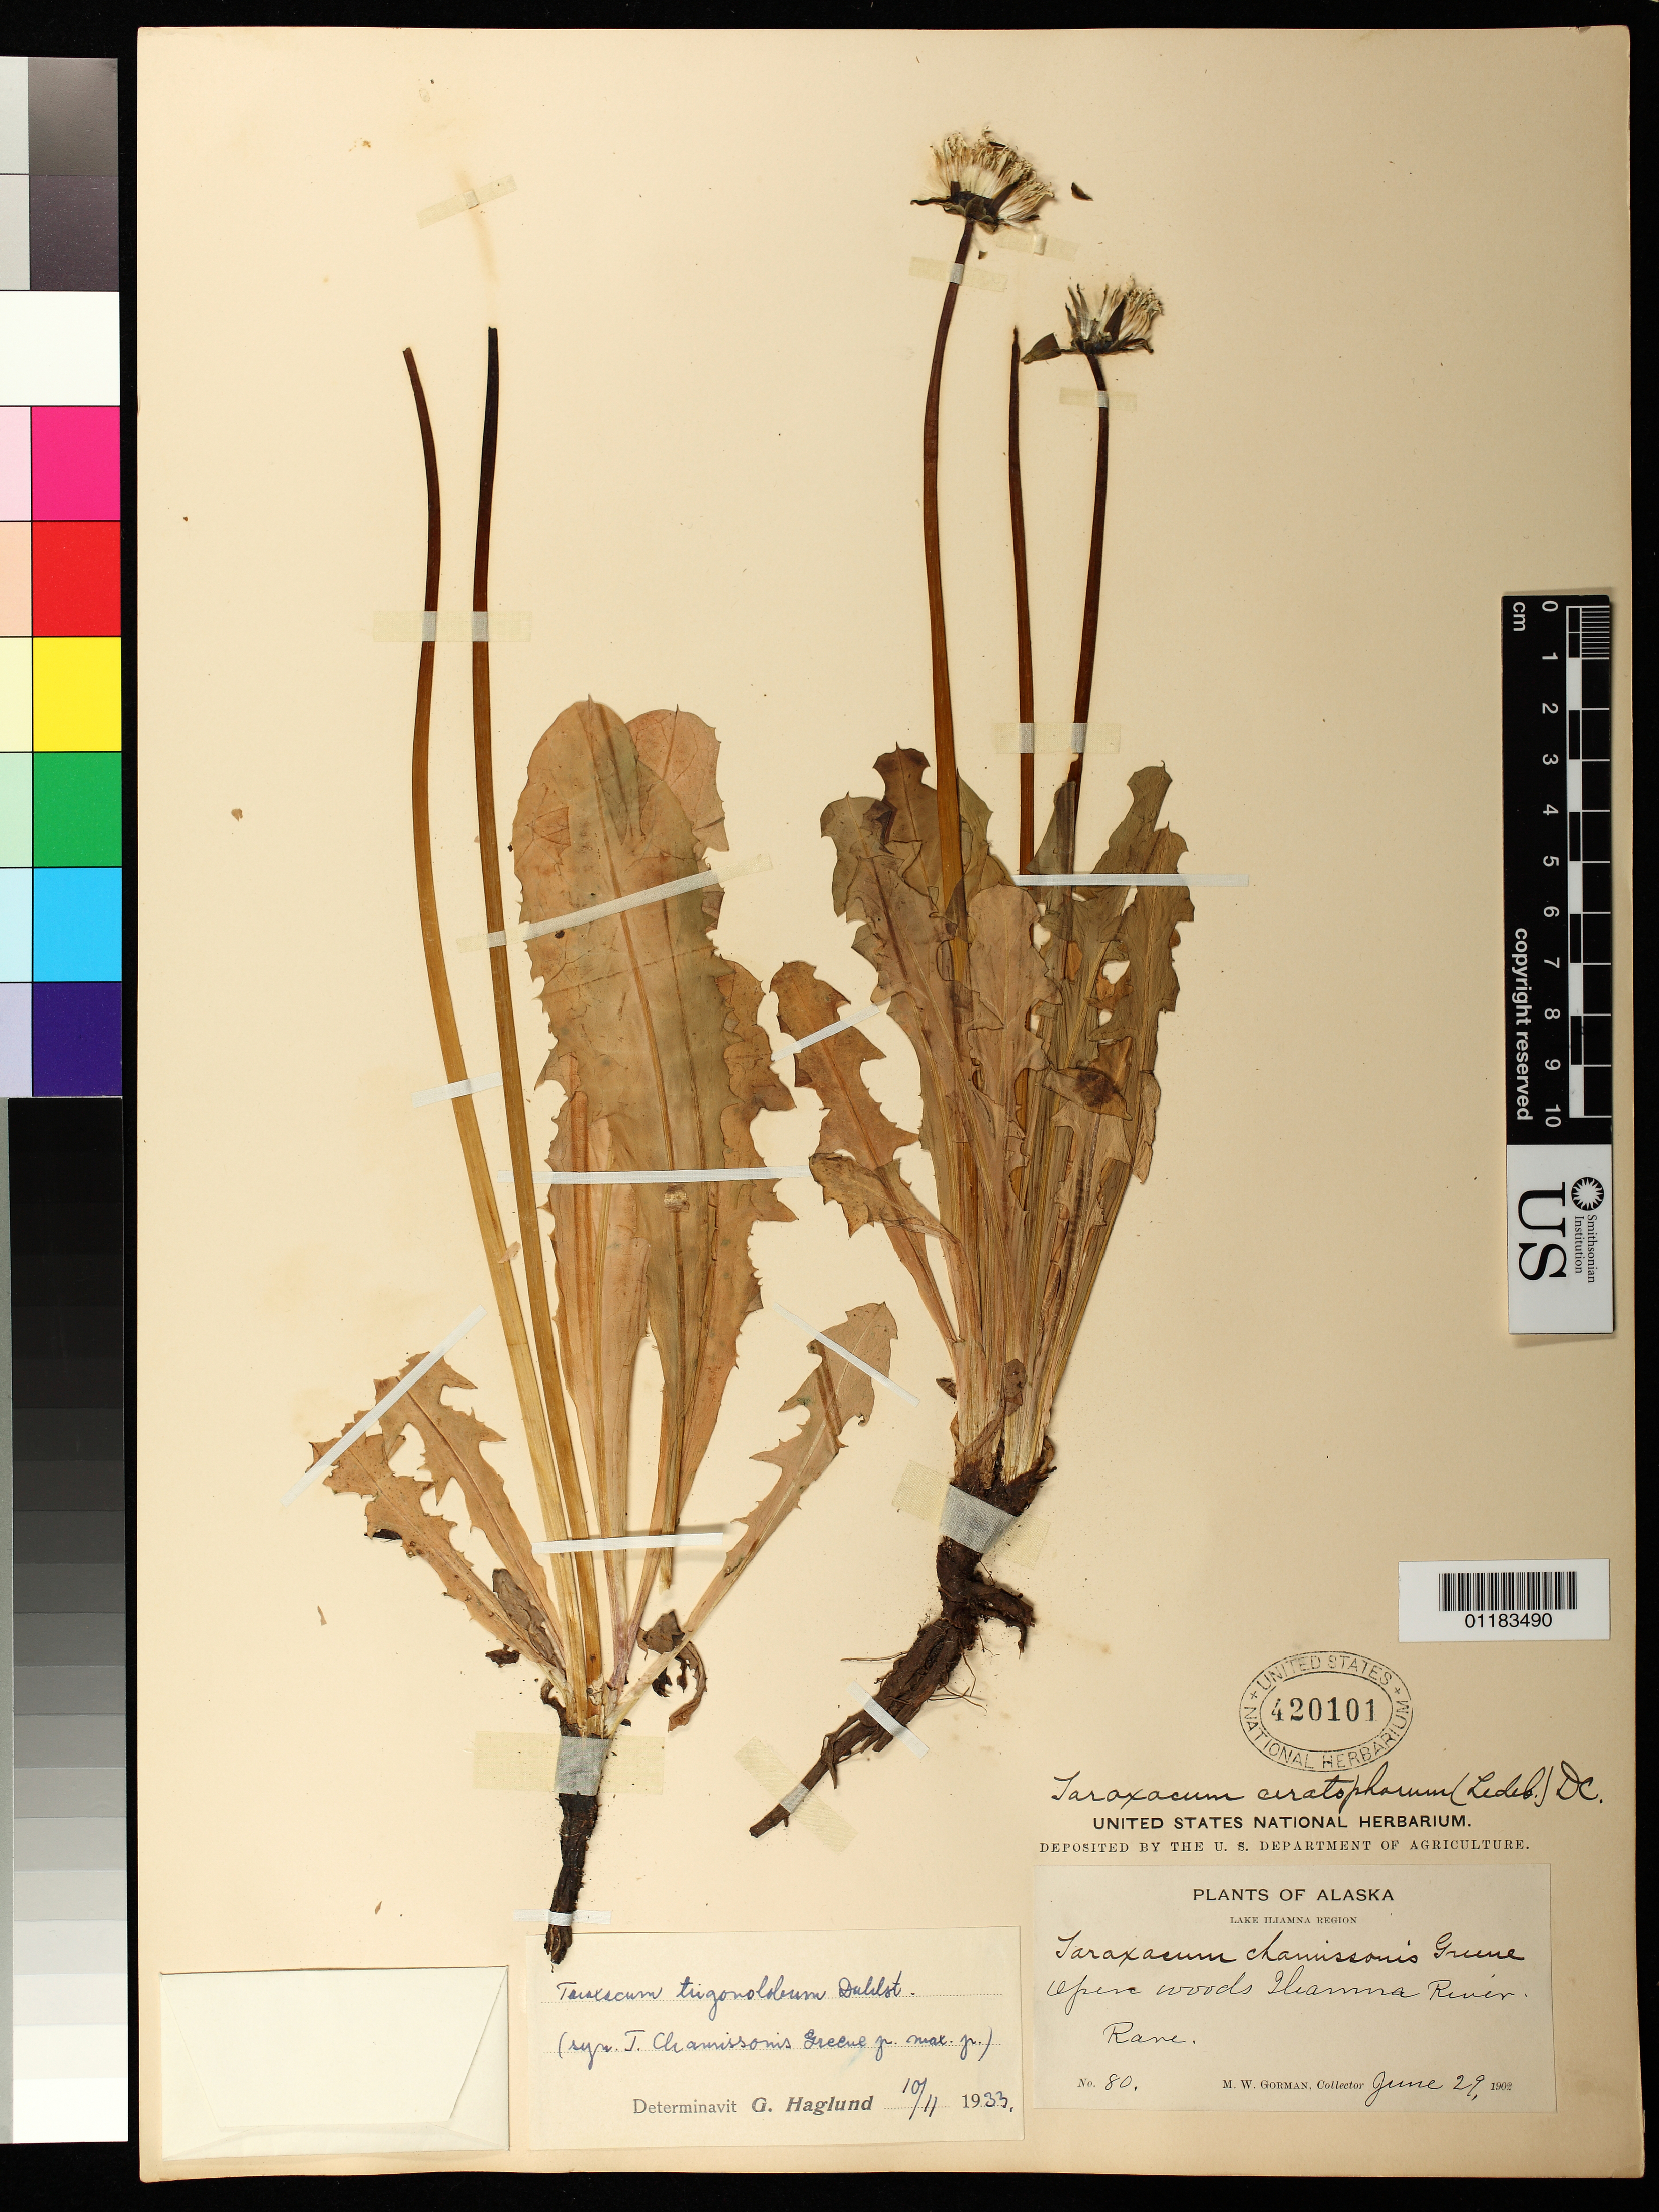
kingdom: Plantae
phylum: Tracheophyta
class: Magnoliopsida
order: Asterales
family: Asteraceae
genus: Taraxacum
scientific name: Taraxacum trigonolobum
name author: Dahlst.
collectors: M. W. Gorman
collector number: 80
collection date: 1902-06-29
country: United States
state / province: Alaska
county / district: Lake and Peninsula Borough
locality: Lake Iliamna Region. Open woods Iliamna River.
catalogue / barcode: US 420101